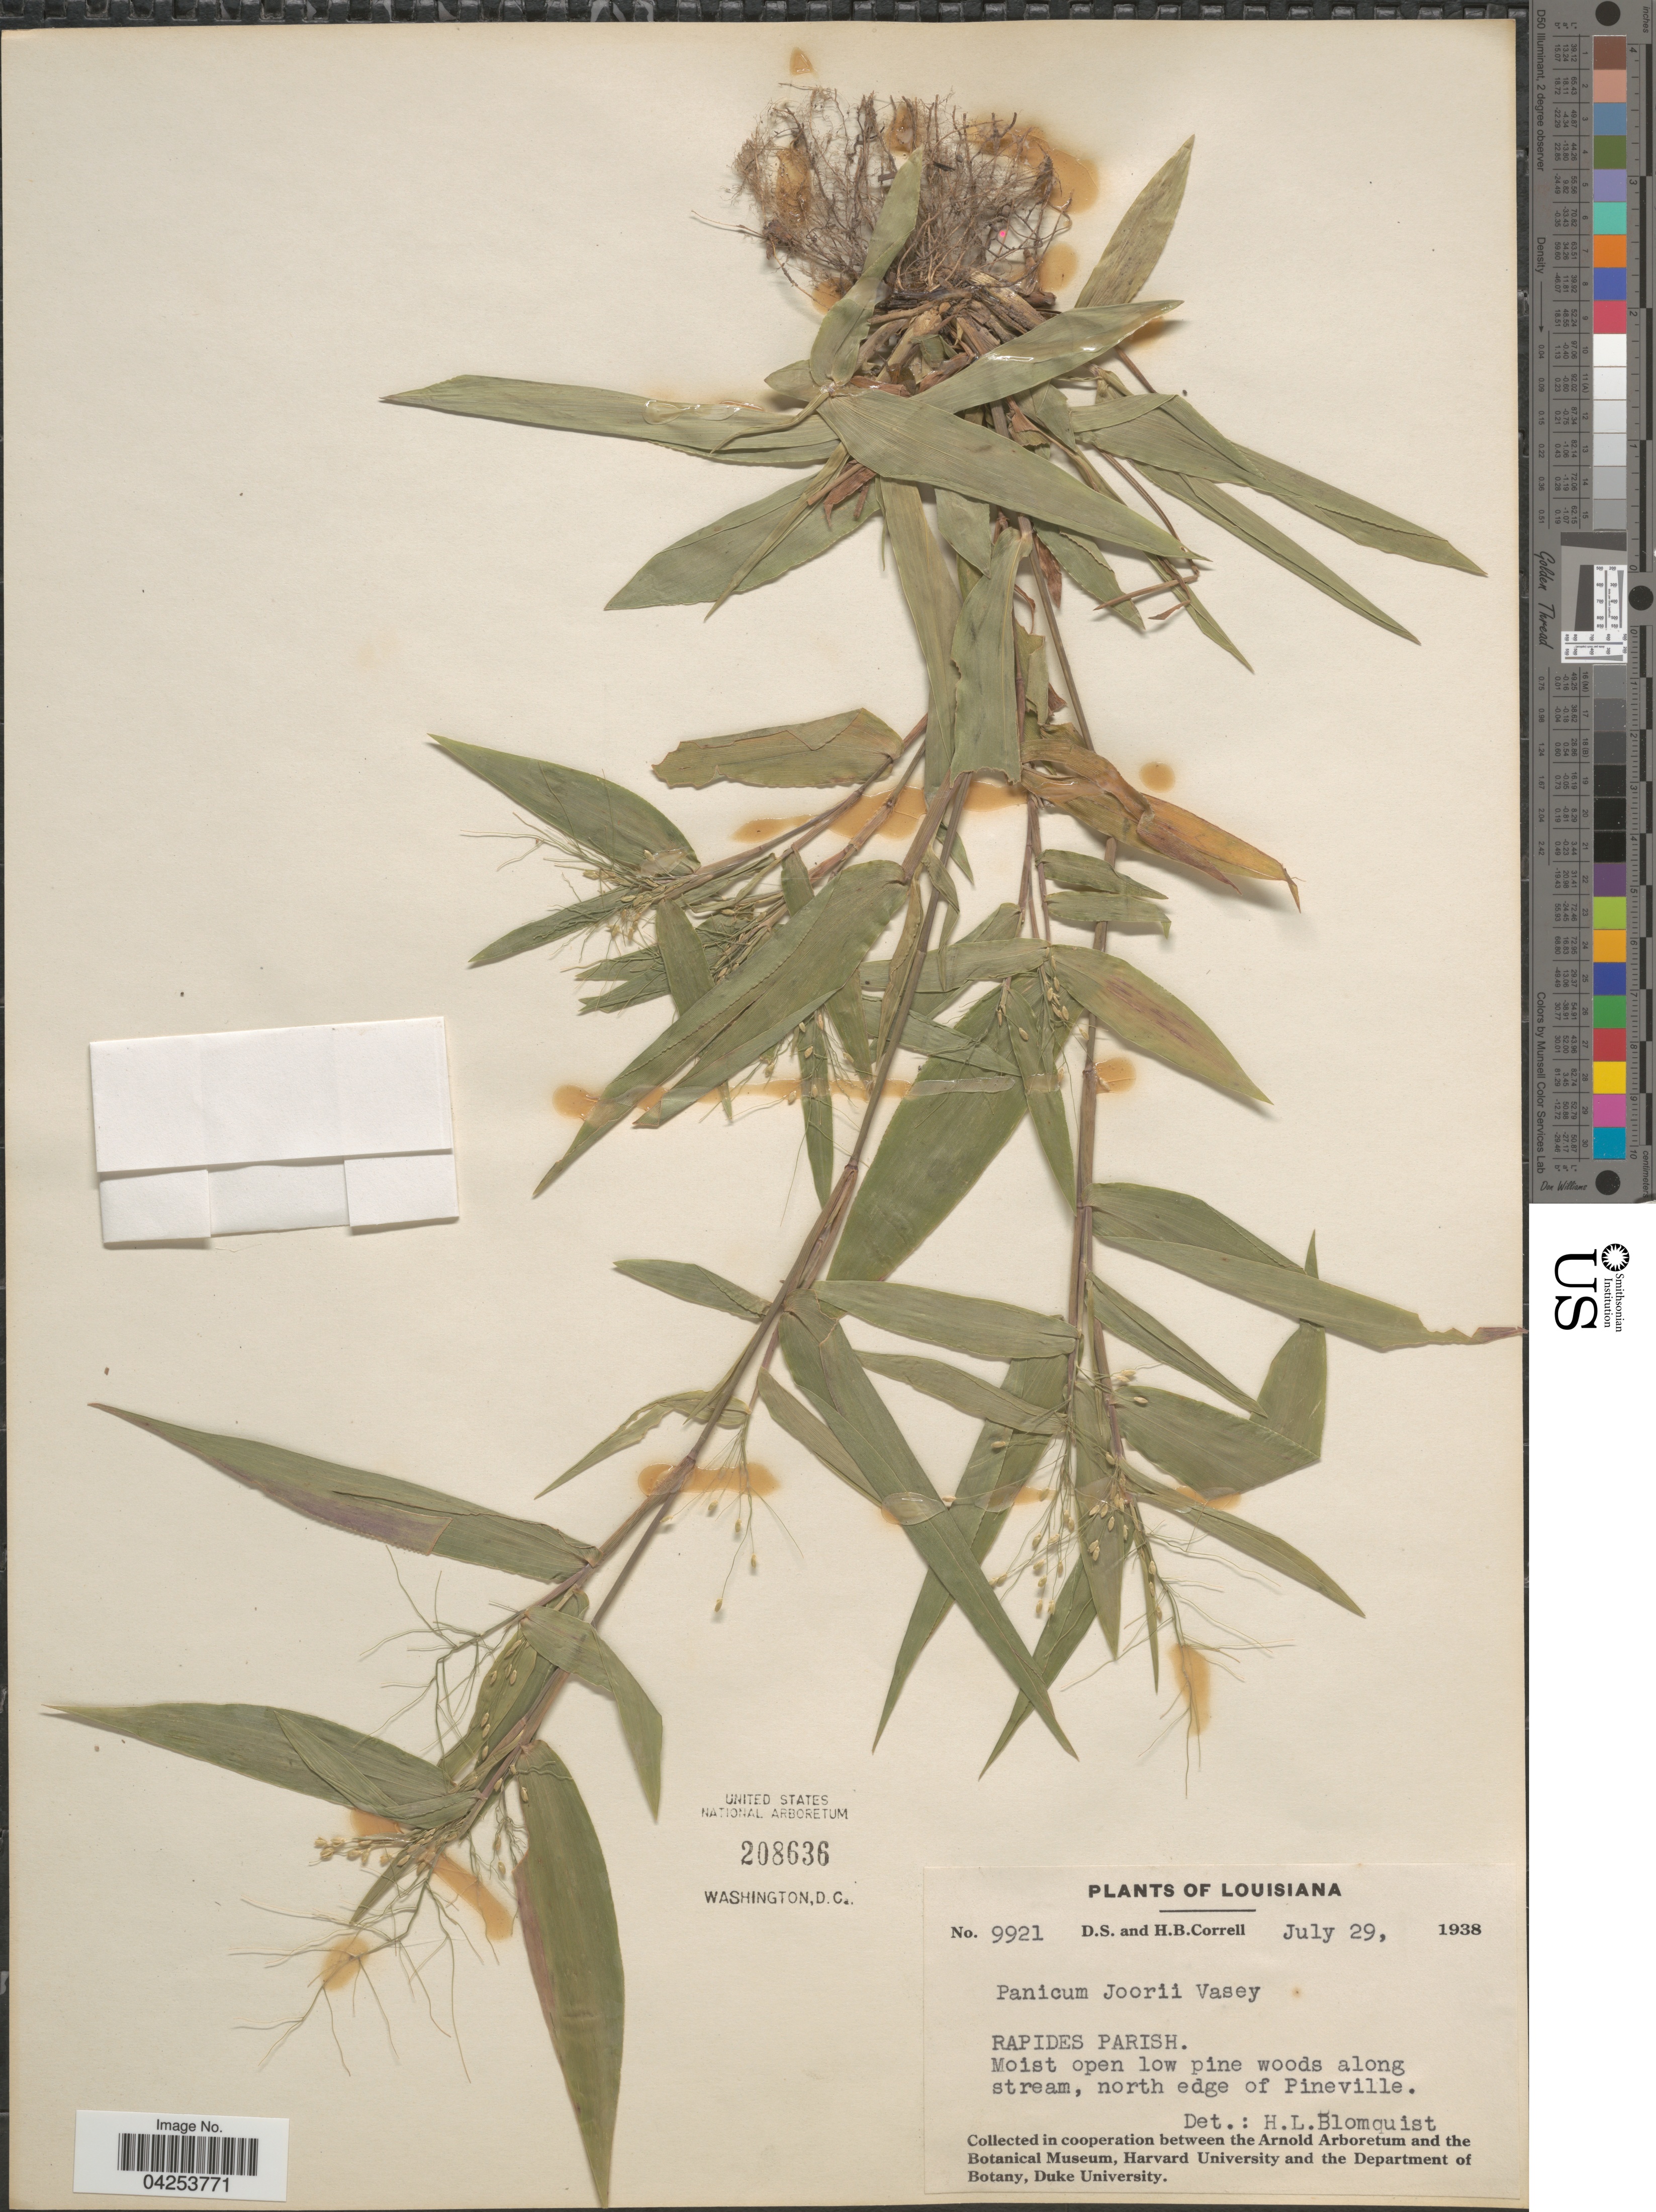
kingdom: Plantae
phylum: Tracheophyta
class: Liliopsida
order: Poales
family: Poaceae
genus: Dichanthelium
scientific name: Dichanthelium commutatum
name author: (Schult.) Gould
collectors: D. S. Correll & H. Correll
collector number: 9921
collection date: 1938-07-29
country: United States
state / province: Louisiana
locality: Rapides Parish. Moist open low pine woods along stream, north edge of Pineville.